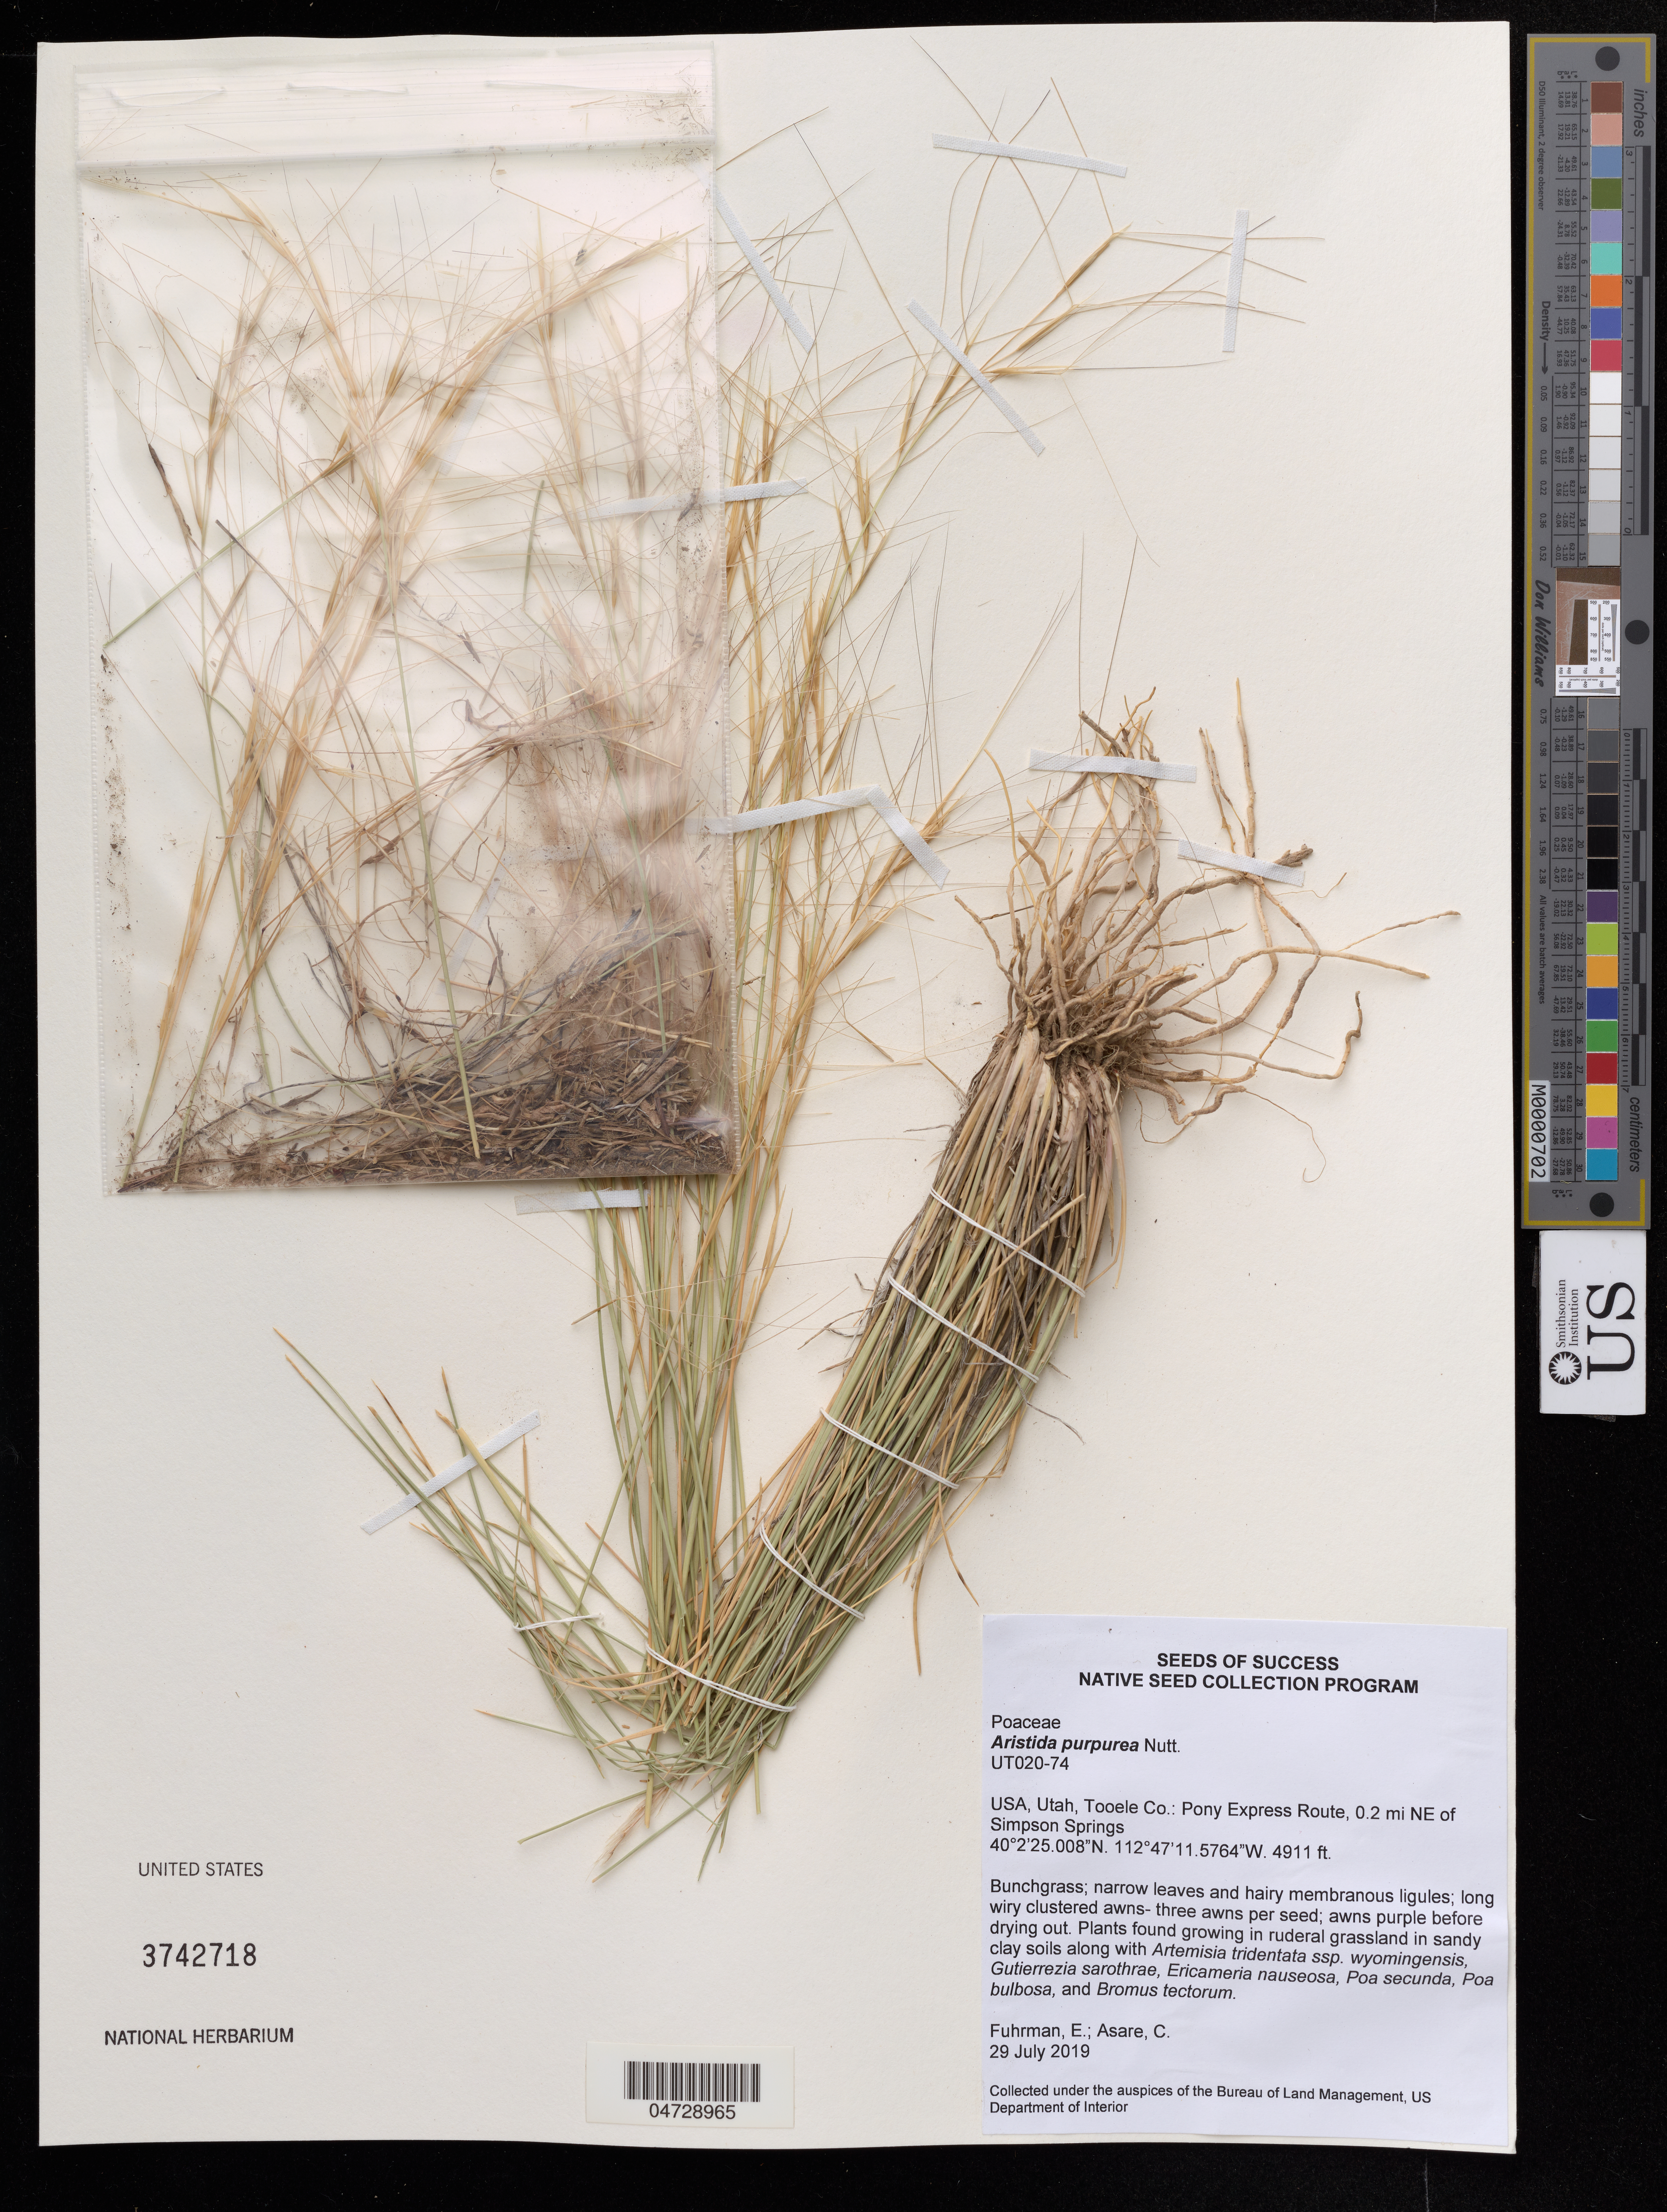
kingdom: Plantae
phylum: Tracheophyta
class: Liliopsida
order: Poales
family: Poaceae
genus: Aristida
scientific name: Aristida purpurea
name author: Nutt.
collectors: E. Fuhrman & C. Asare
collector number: UT020-74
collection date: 2019-07-29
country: United States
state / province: Utah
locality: Tooele Co.: Pony Express Route, 0.2 mi NE of Simpson Springs.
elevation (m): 1497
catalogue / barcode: US 3742718